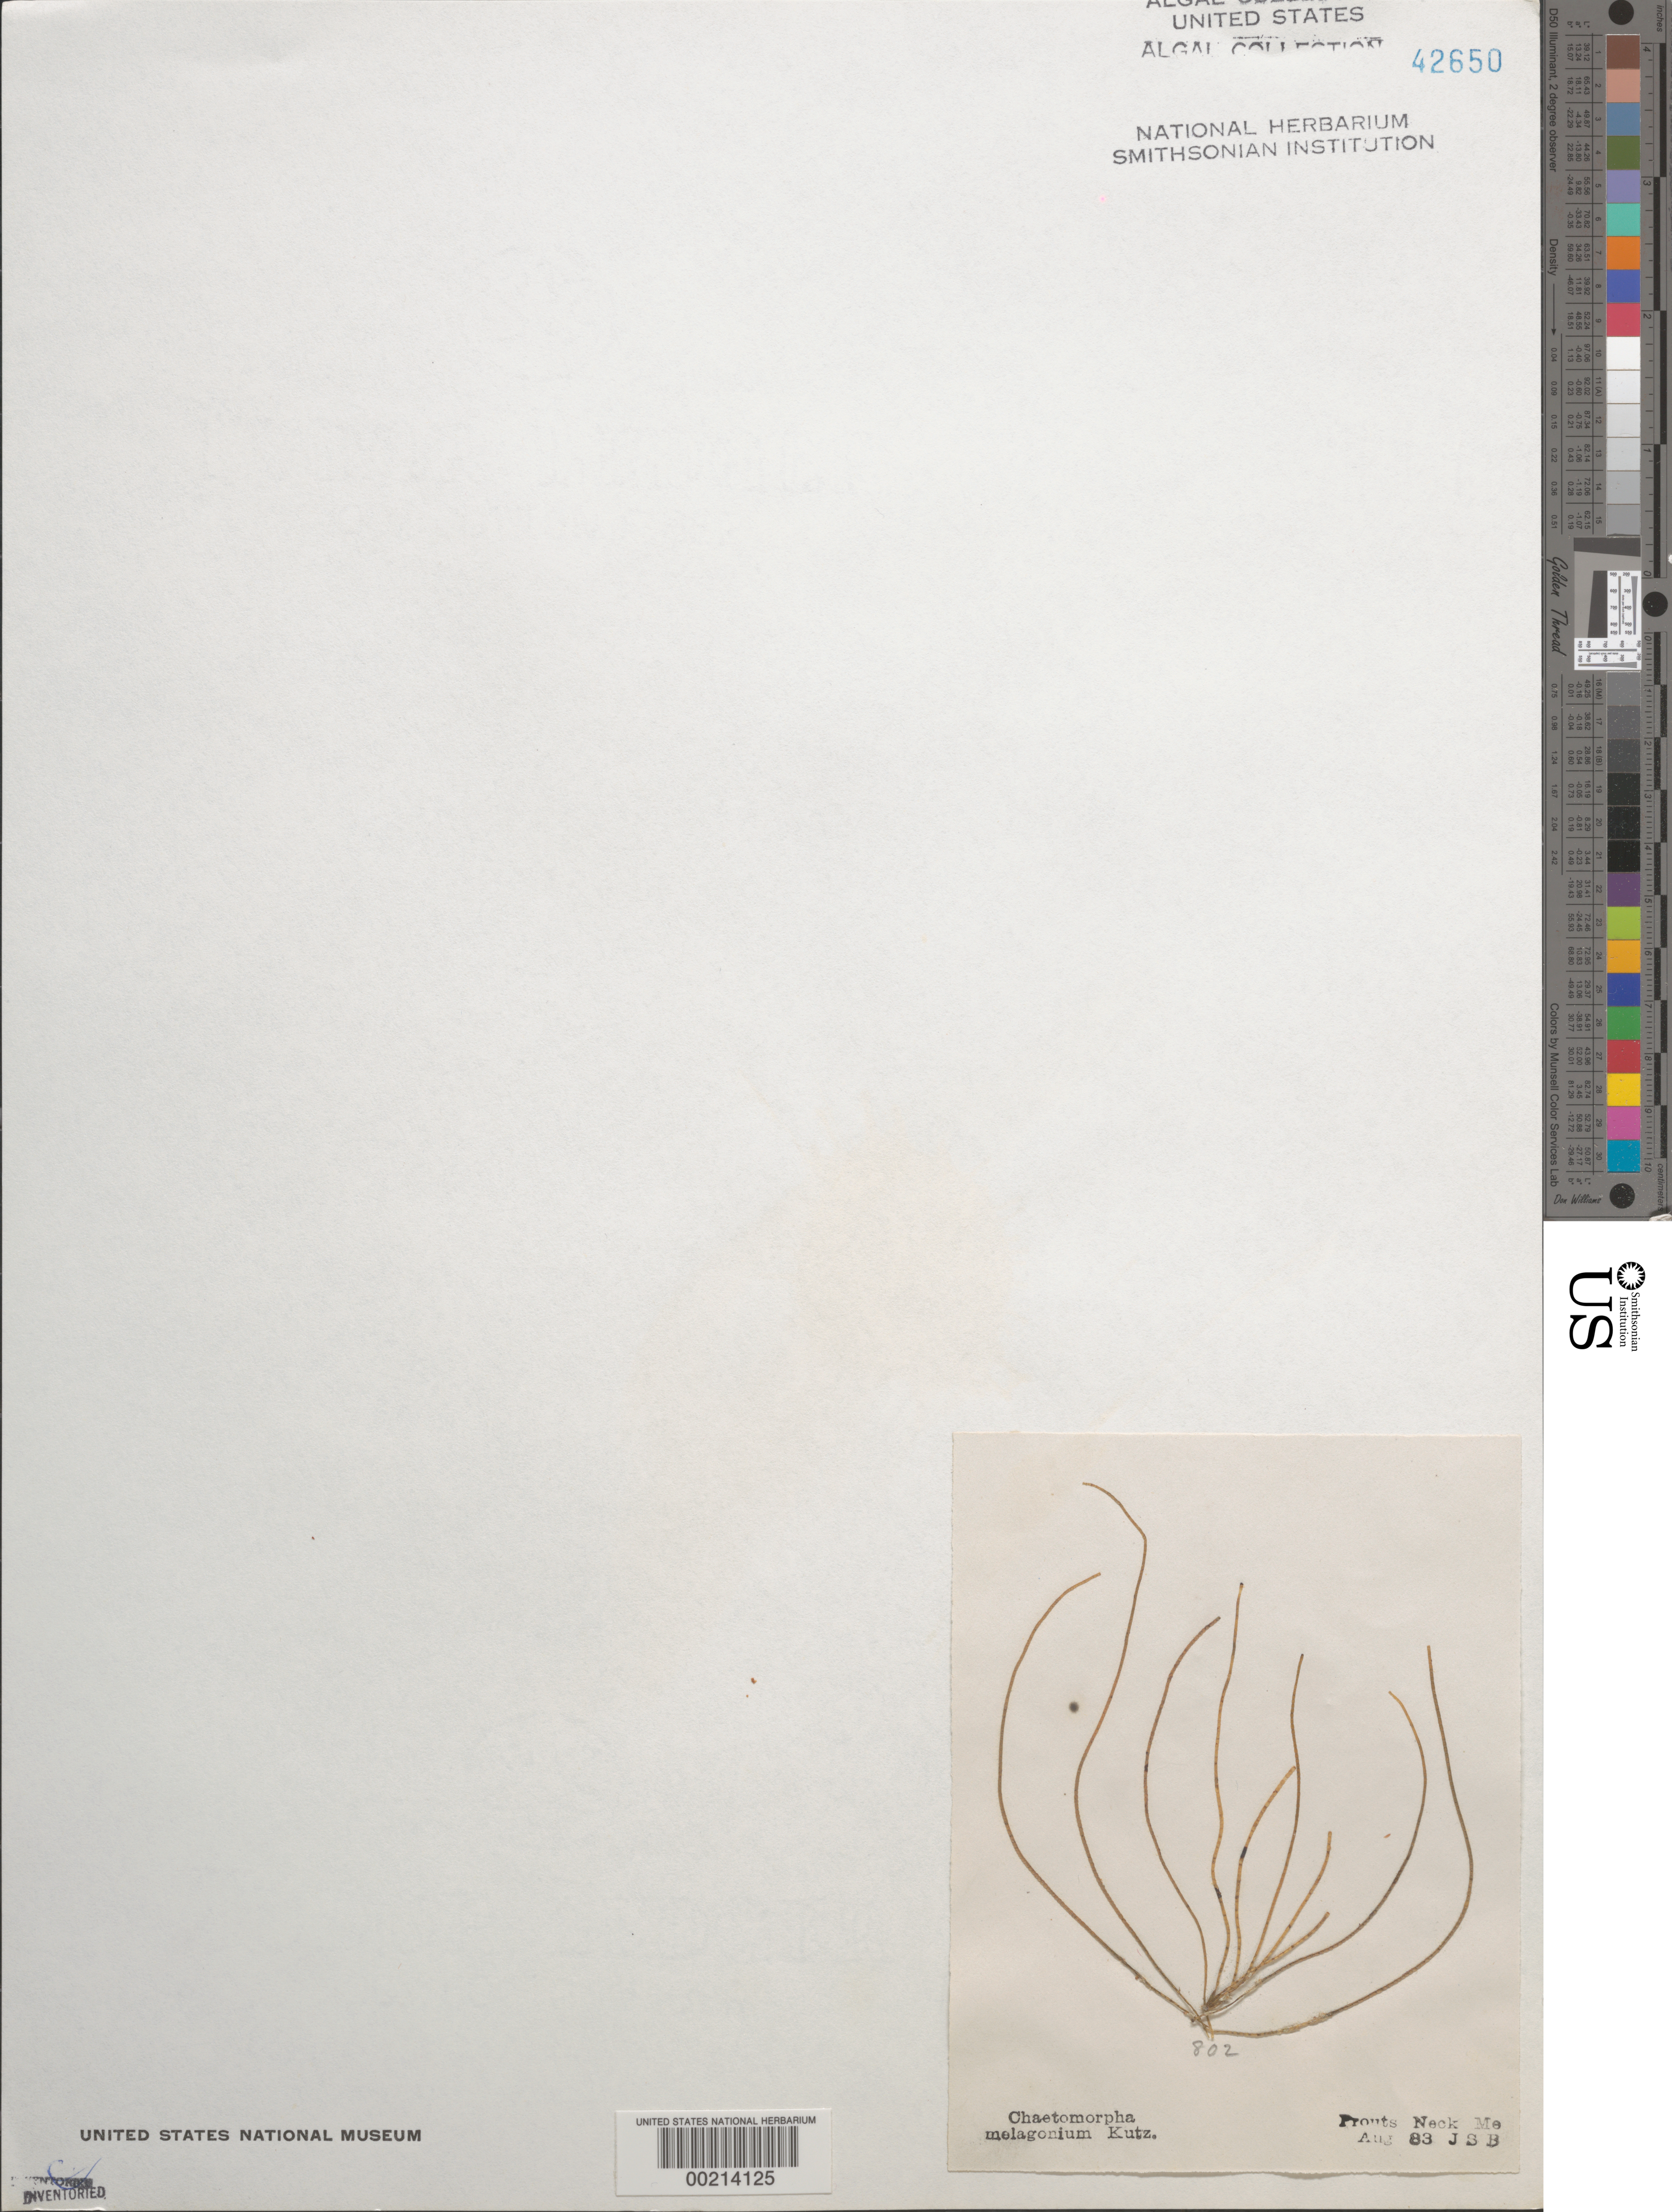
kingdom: Plantae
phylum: Chlorophyta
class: Ulvophyceae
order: Cladophorales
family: Cladophoraceae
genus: Chaetomorpha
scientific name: Chaetomorpha melagonium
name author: (F. Weber & D. Mohr) Kützing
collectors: J. S. Brown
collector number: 802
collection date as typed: Aug 1883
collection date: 1883-08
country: United States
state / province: Maine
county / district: Cumberland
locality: Prouts Neck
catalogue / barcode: US 42650